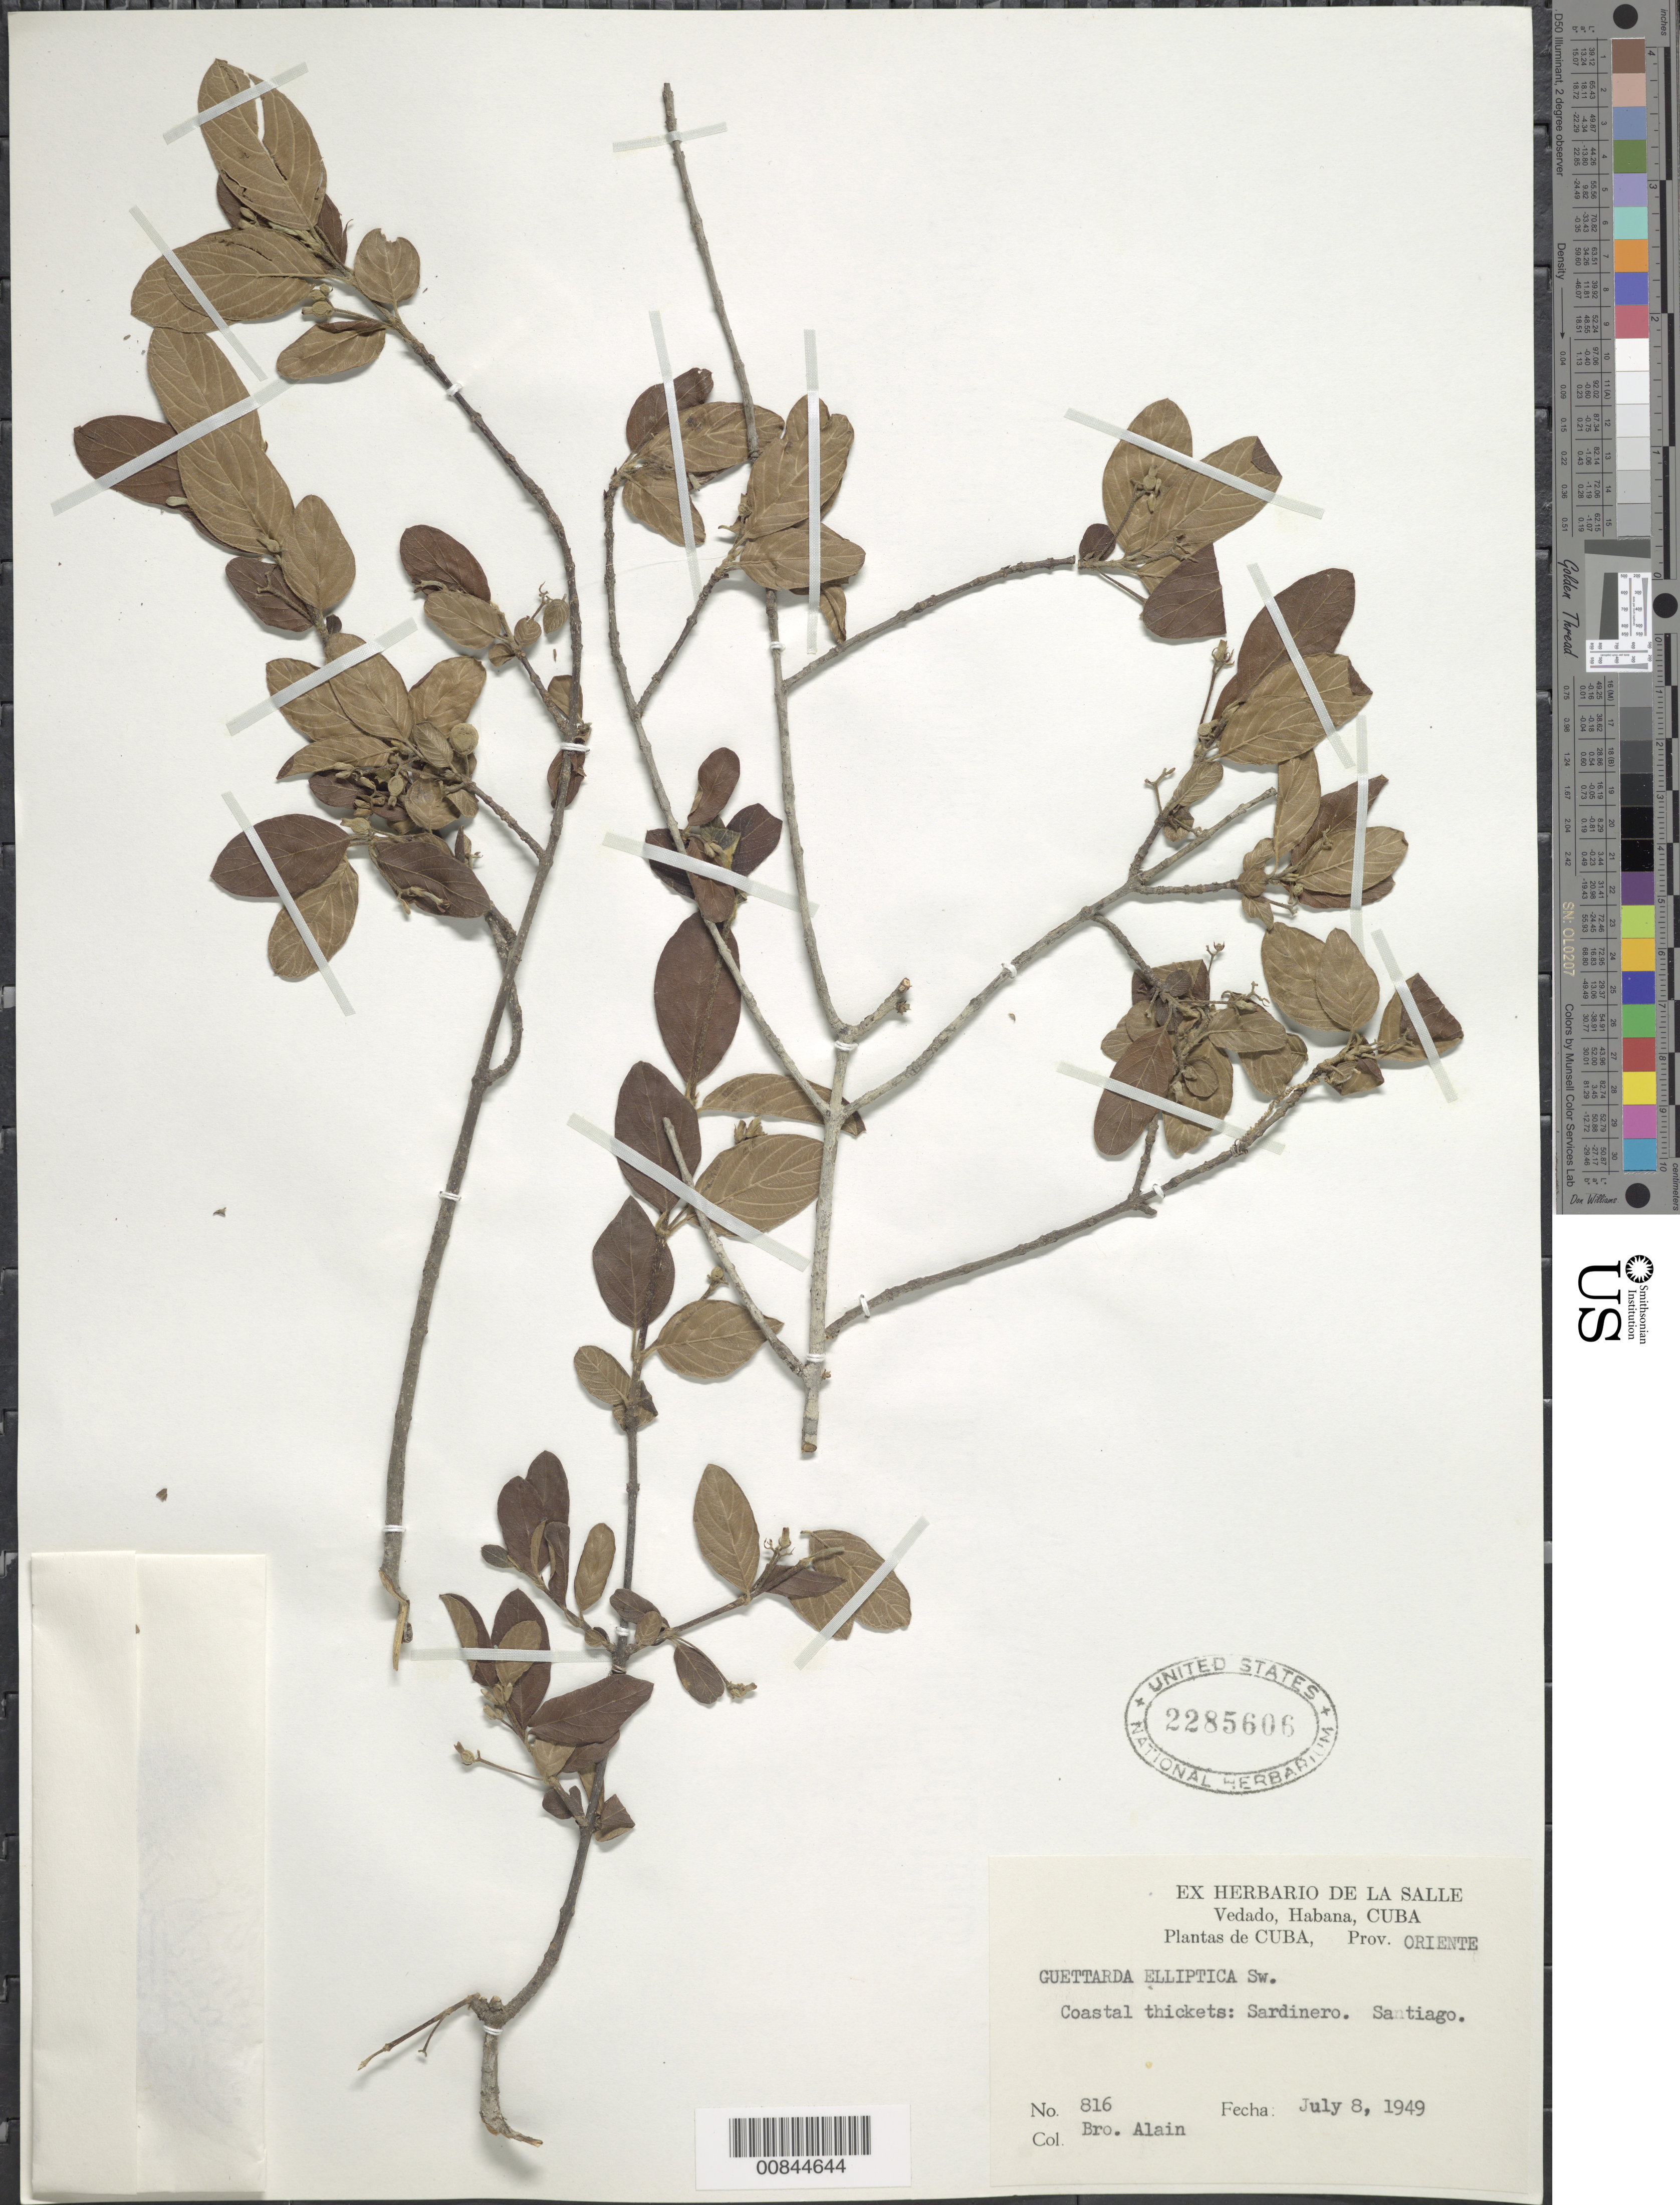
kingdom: Plantae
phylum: Tracheophyta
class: Magnoliopsida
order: Gentianales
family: Rubiaceae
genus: Guettarda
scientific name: Guettarda elliptica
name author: Sw.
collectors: A. H. Liogier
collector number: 816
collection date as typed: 08 Jul 1949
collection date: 1949-07-08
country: Cuba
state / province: Oriente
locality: Sardinero, Santiago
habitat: Coastal thickets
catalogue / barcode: US 2285606